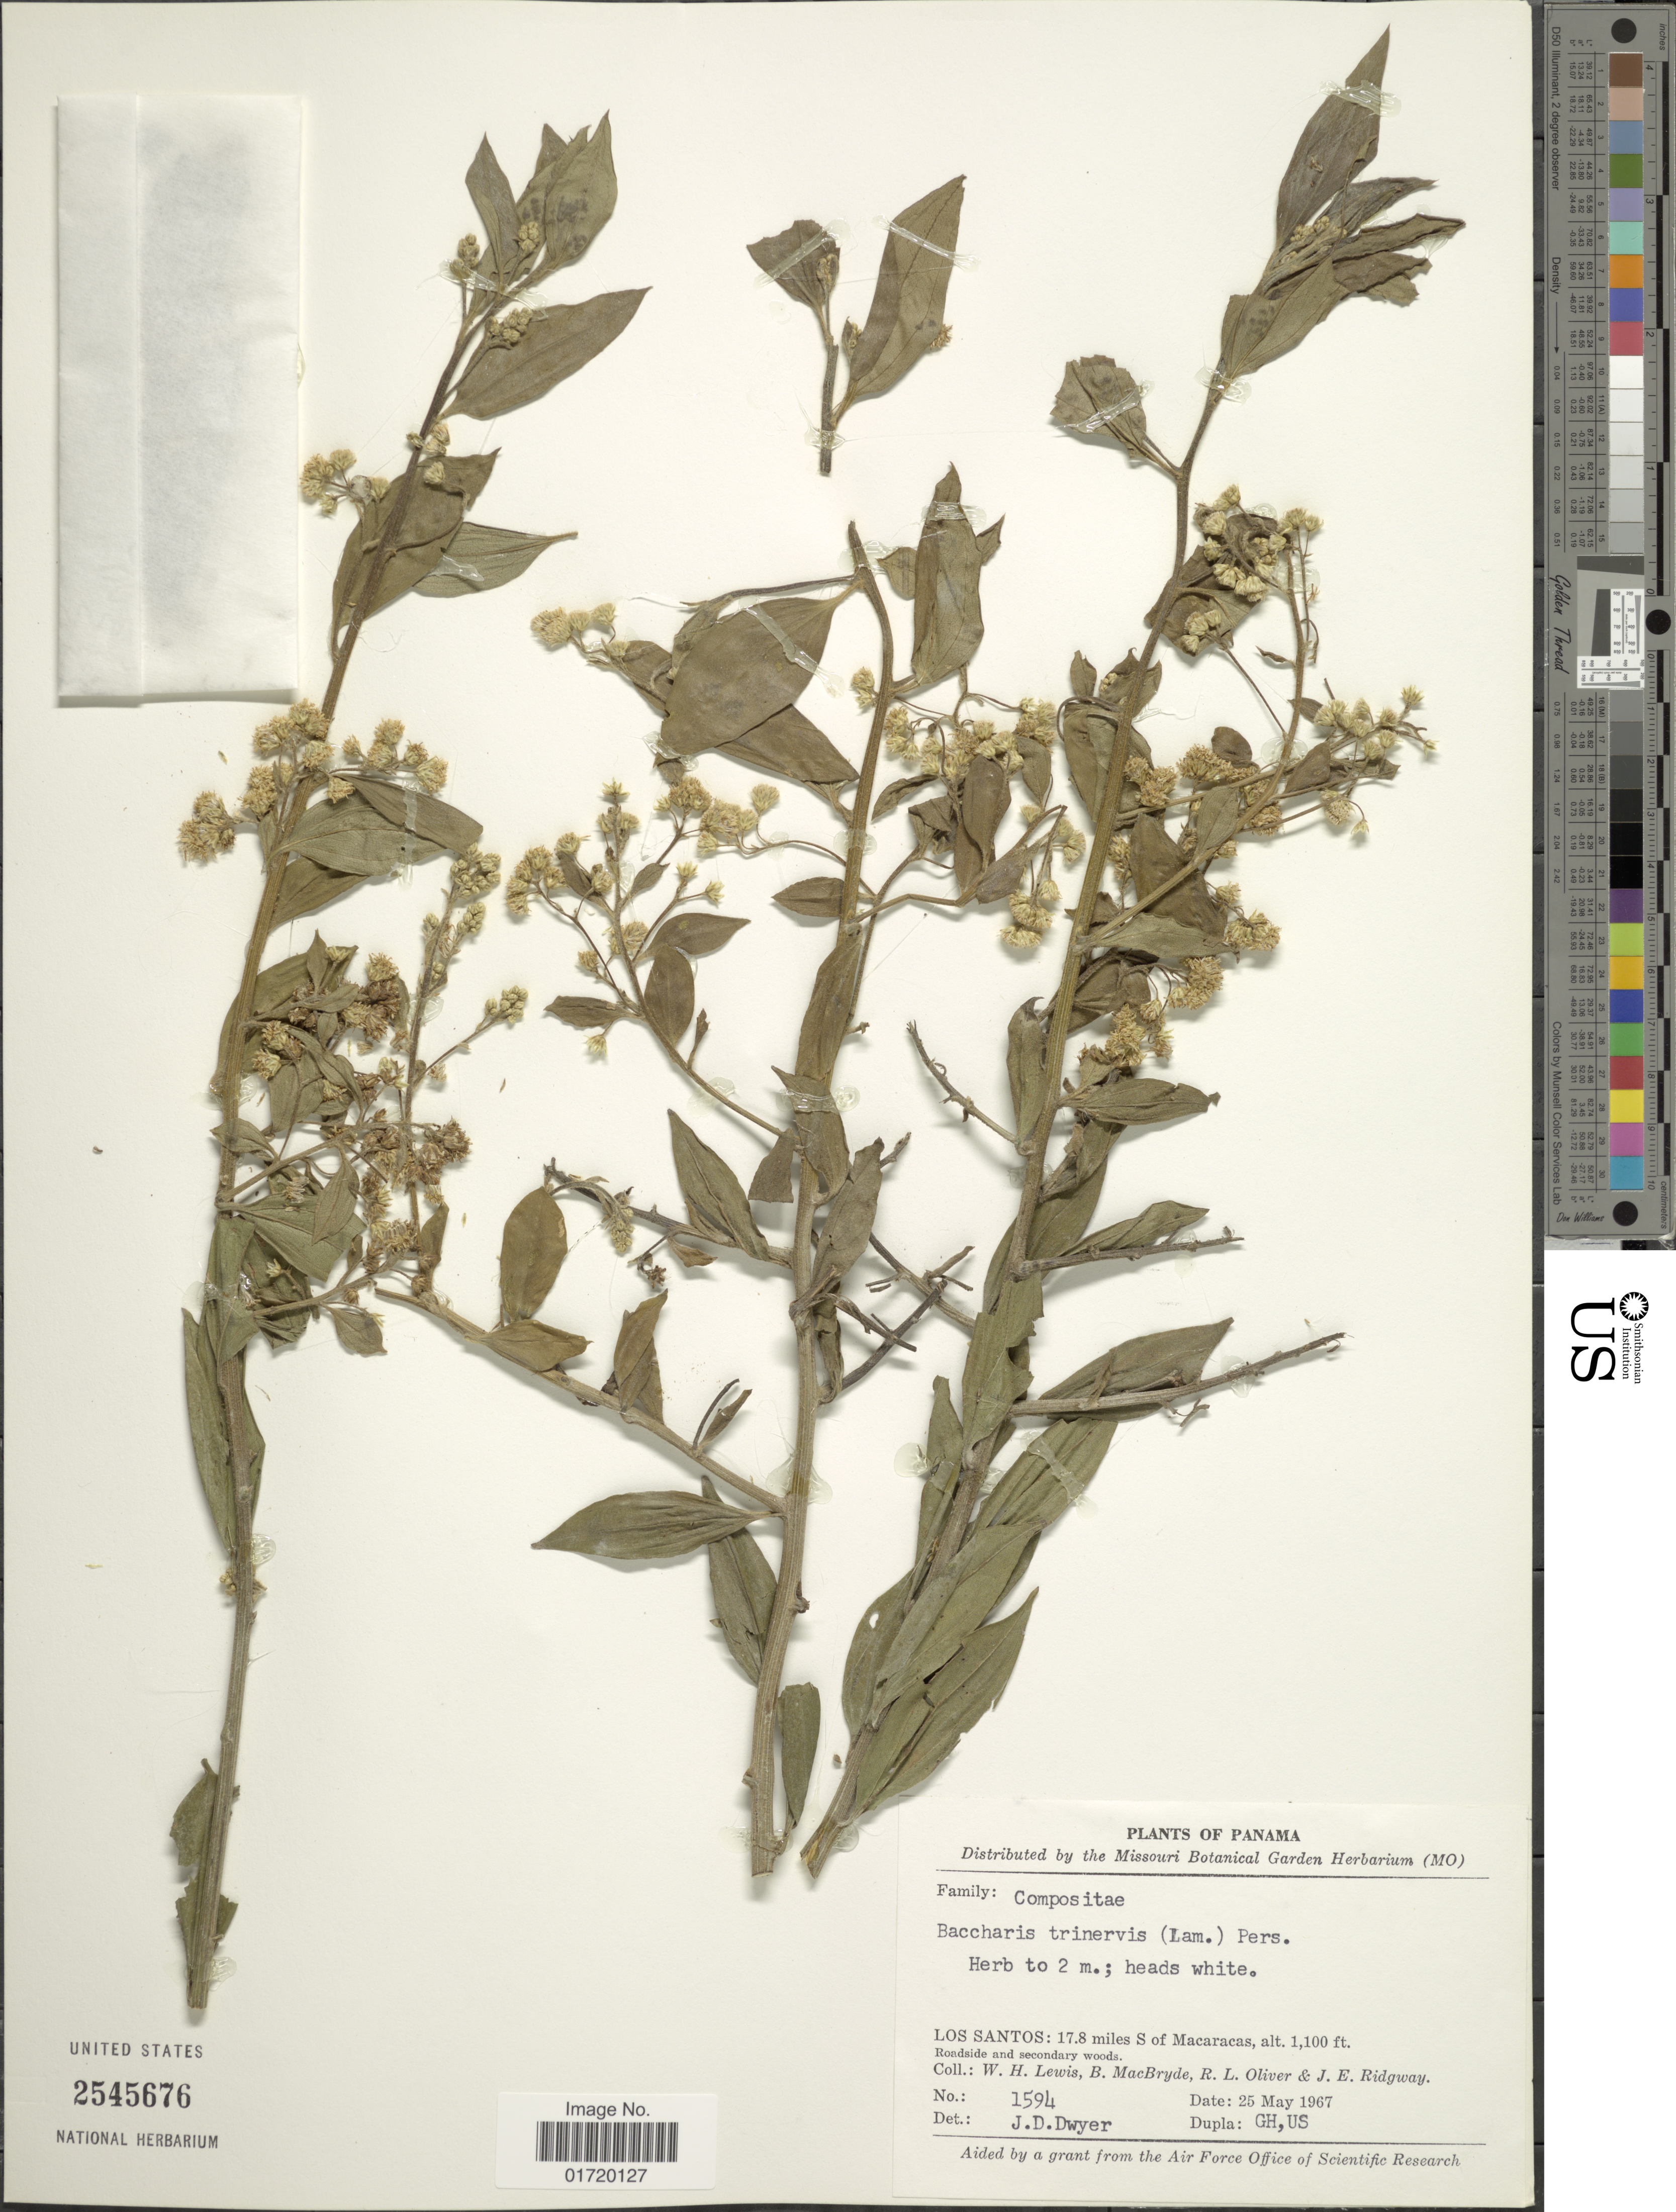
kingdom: Plantae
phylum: Tracheophyta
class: Magnoliopsida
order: Asterales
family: Asteraceae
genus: Baccharis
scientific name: Baccharis trinervis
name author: (Lam.) Pers.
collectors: W. H. Lewis, B. MacBryde, R. Oliver & J. Ridgway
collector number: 1594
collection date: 1967-05-25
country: Panama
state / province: Los Santos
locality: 17.8 miles S of Macaracas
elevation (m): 335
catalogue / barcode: US 2545676